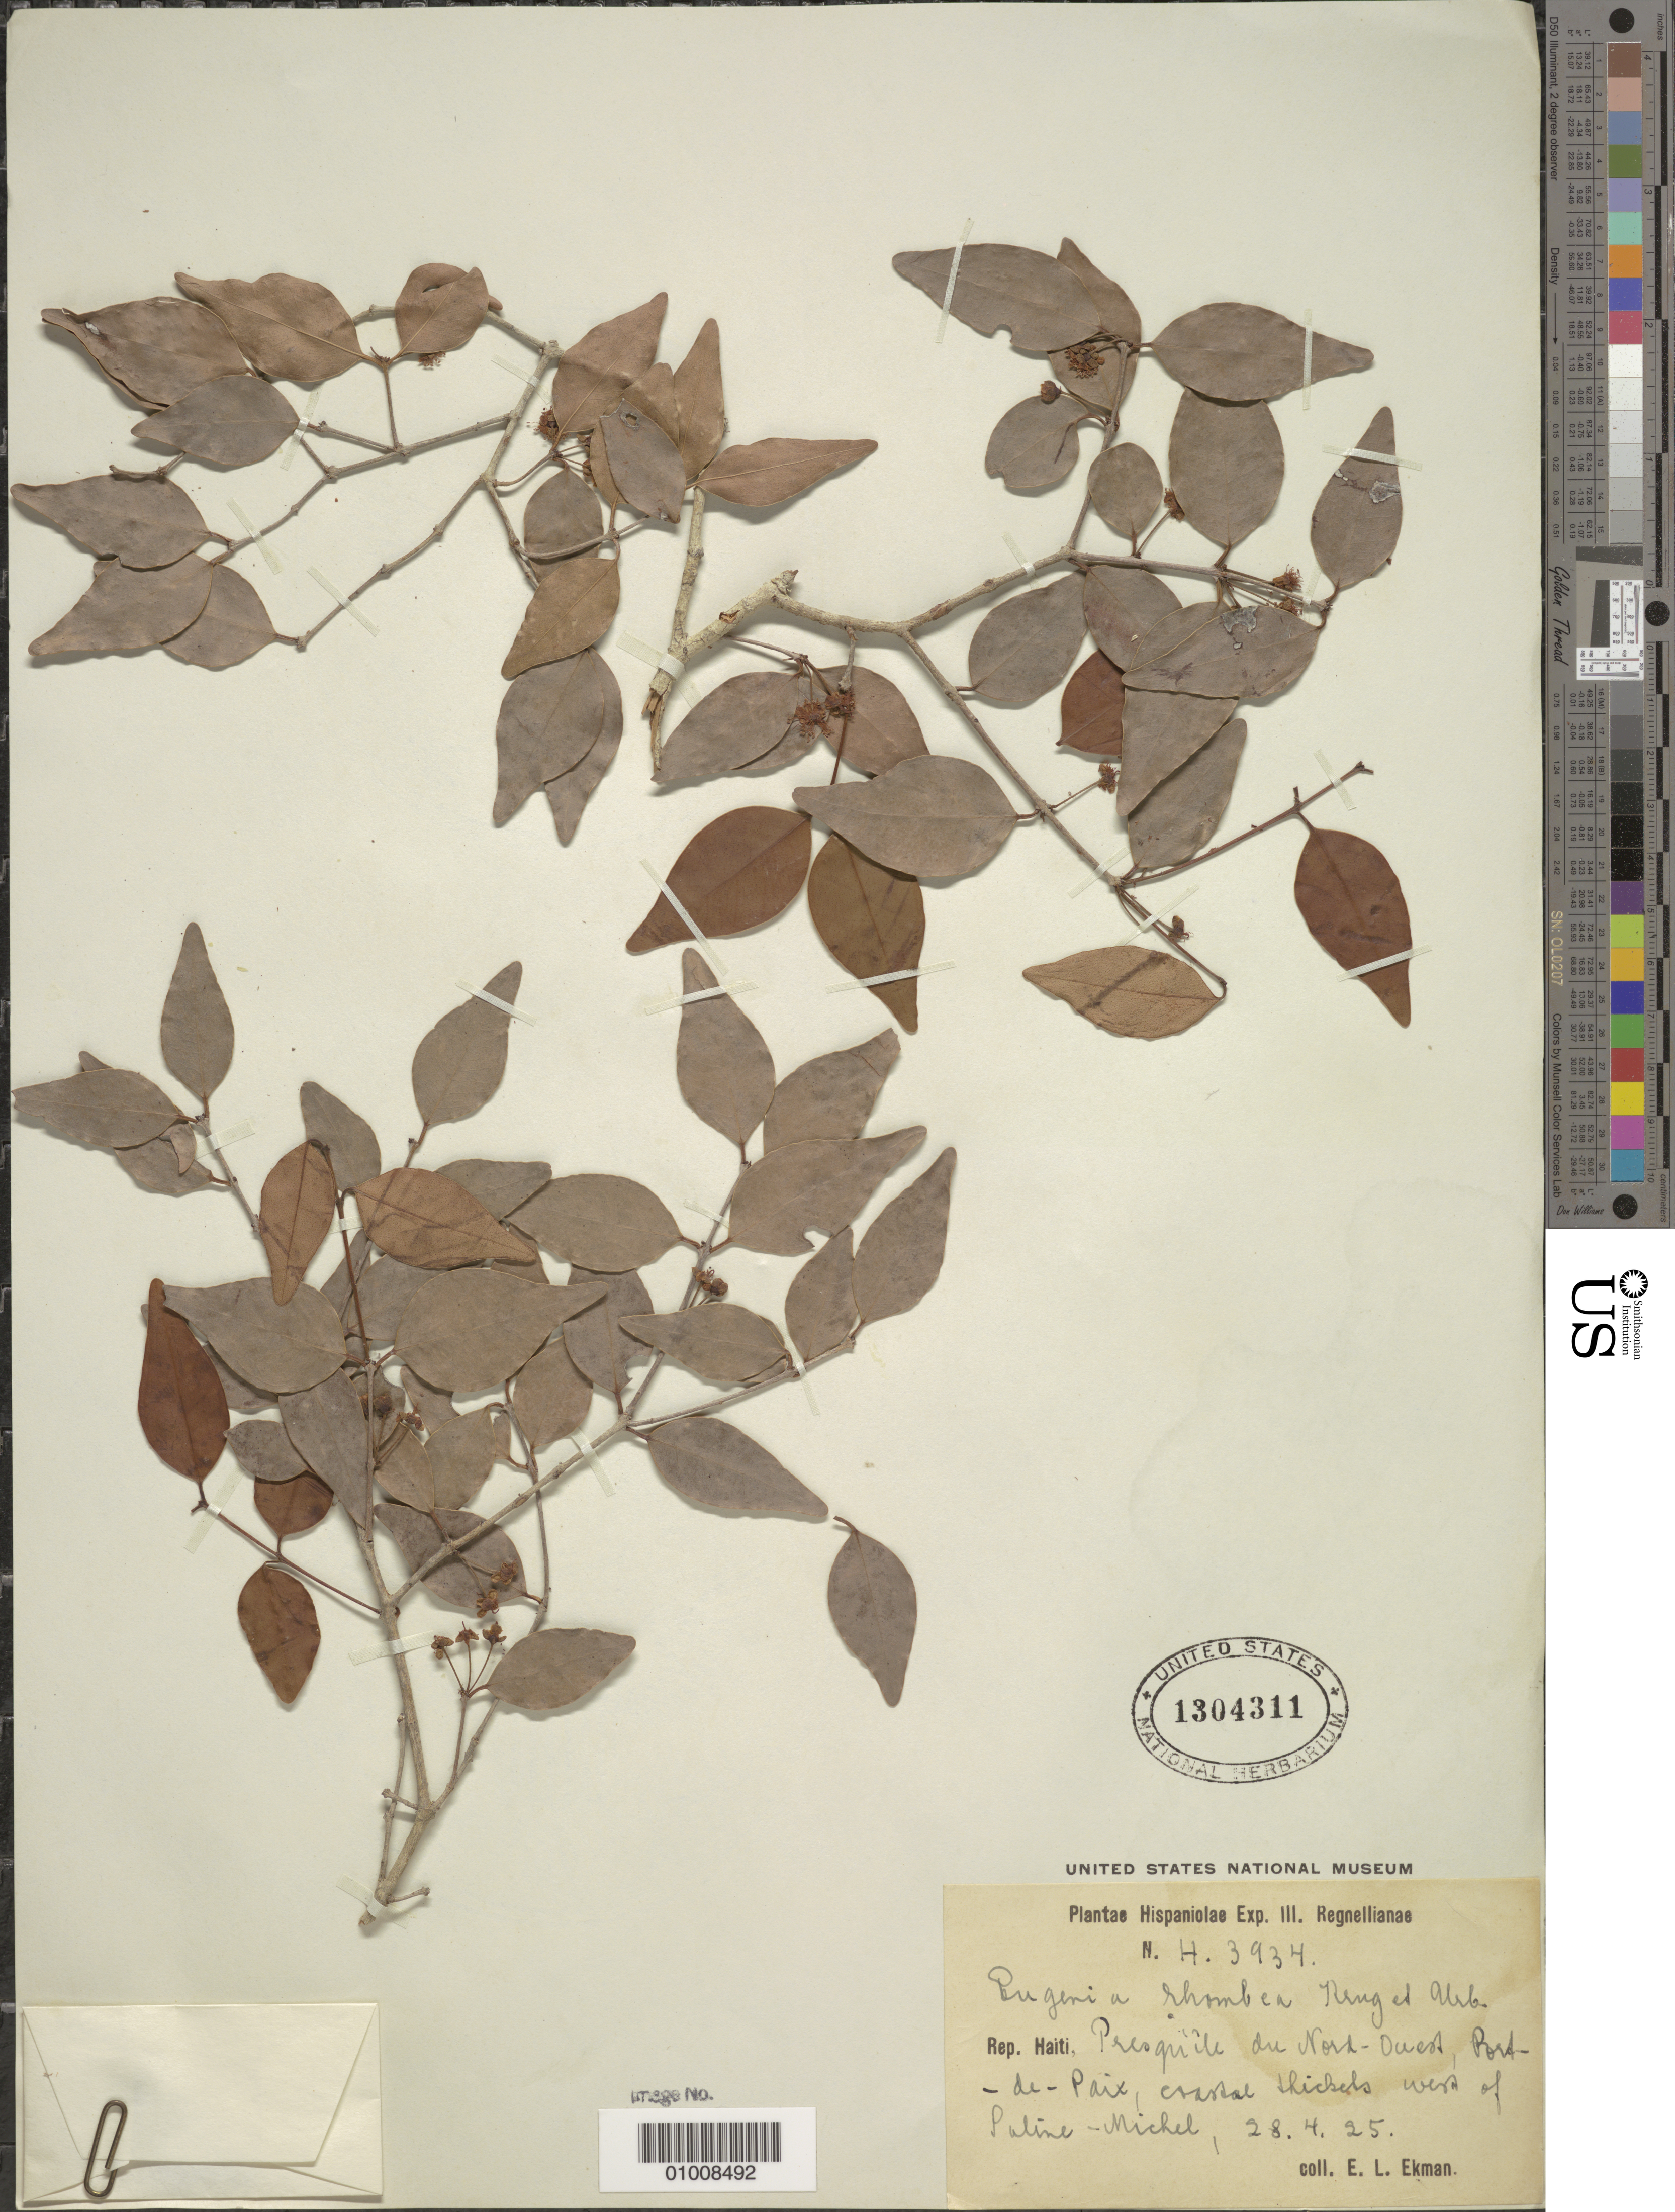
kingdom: Plantae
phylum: Tracheophyta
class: Magnoliopsida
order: Myrtales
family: Myrtaceae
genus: Eugenia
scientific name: Eugenia rhombea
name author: (O. Berg) Krug & Urb.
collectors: E. L. Ekman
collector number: H 3934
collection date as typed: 28 Apr 1925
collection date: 1925-04-28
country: Dominican Republic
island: Hispaniola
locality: Presqu'île du Nord Ouest, Port-de-Paix, west of Paline-Michel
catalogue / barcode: US 1304311